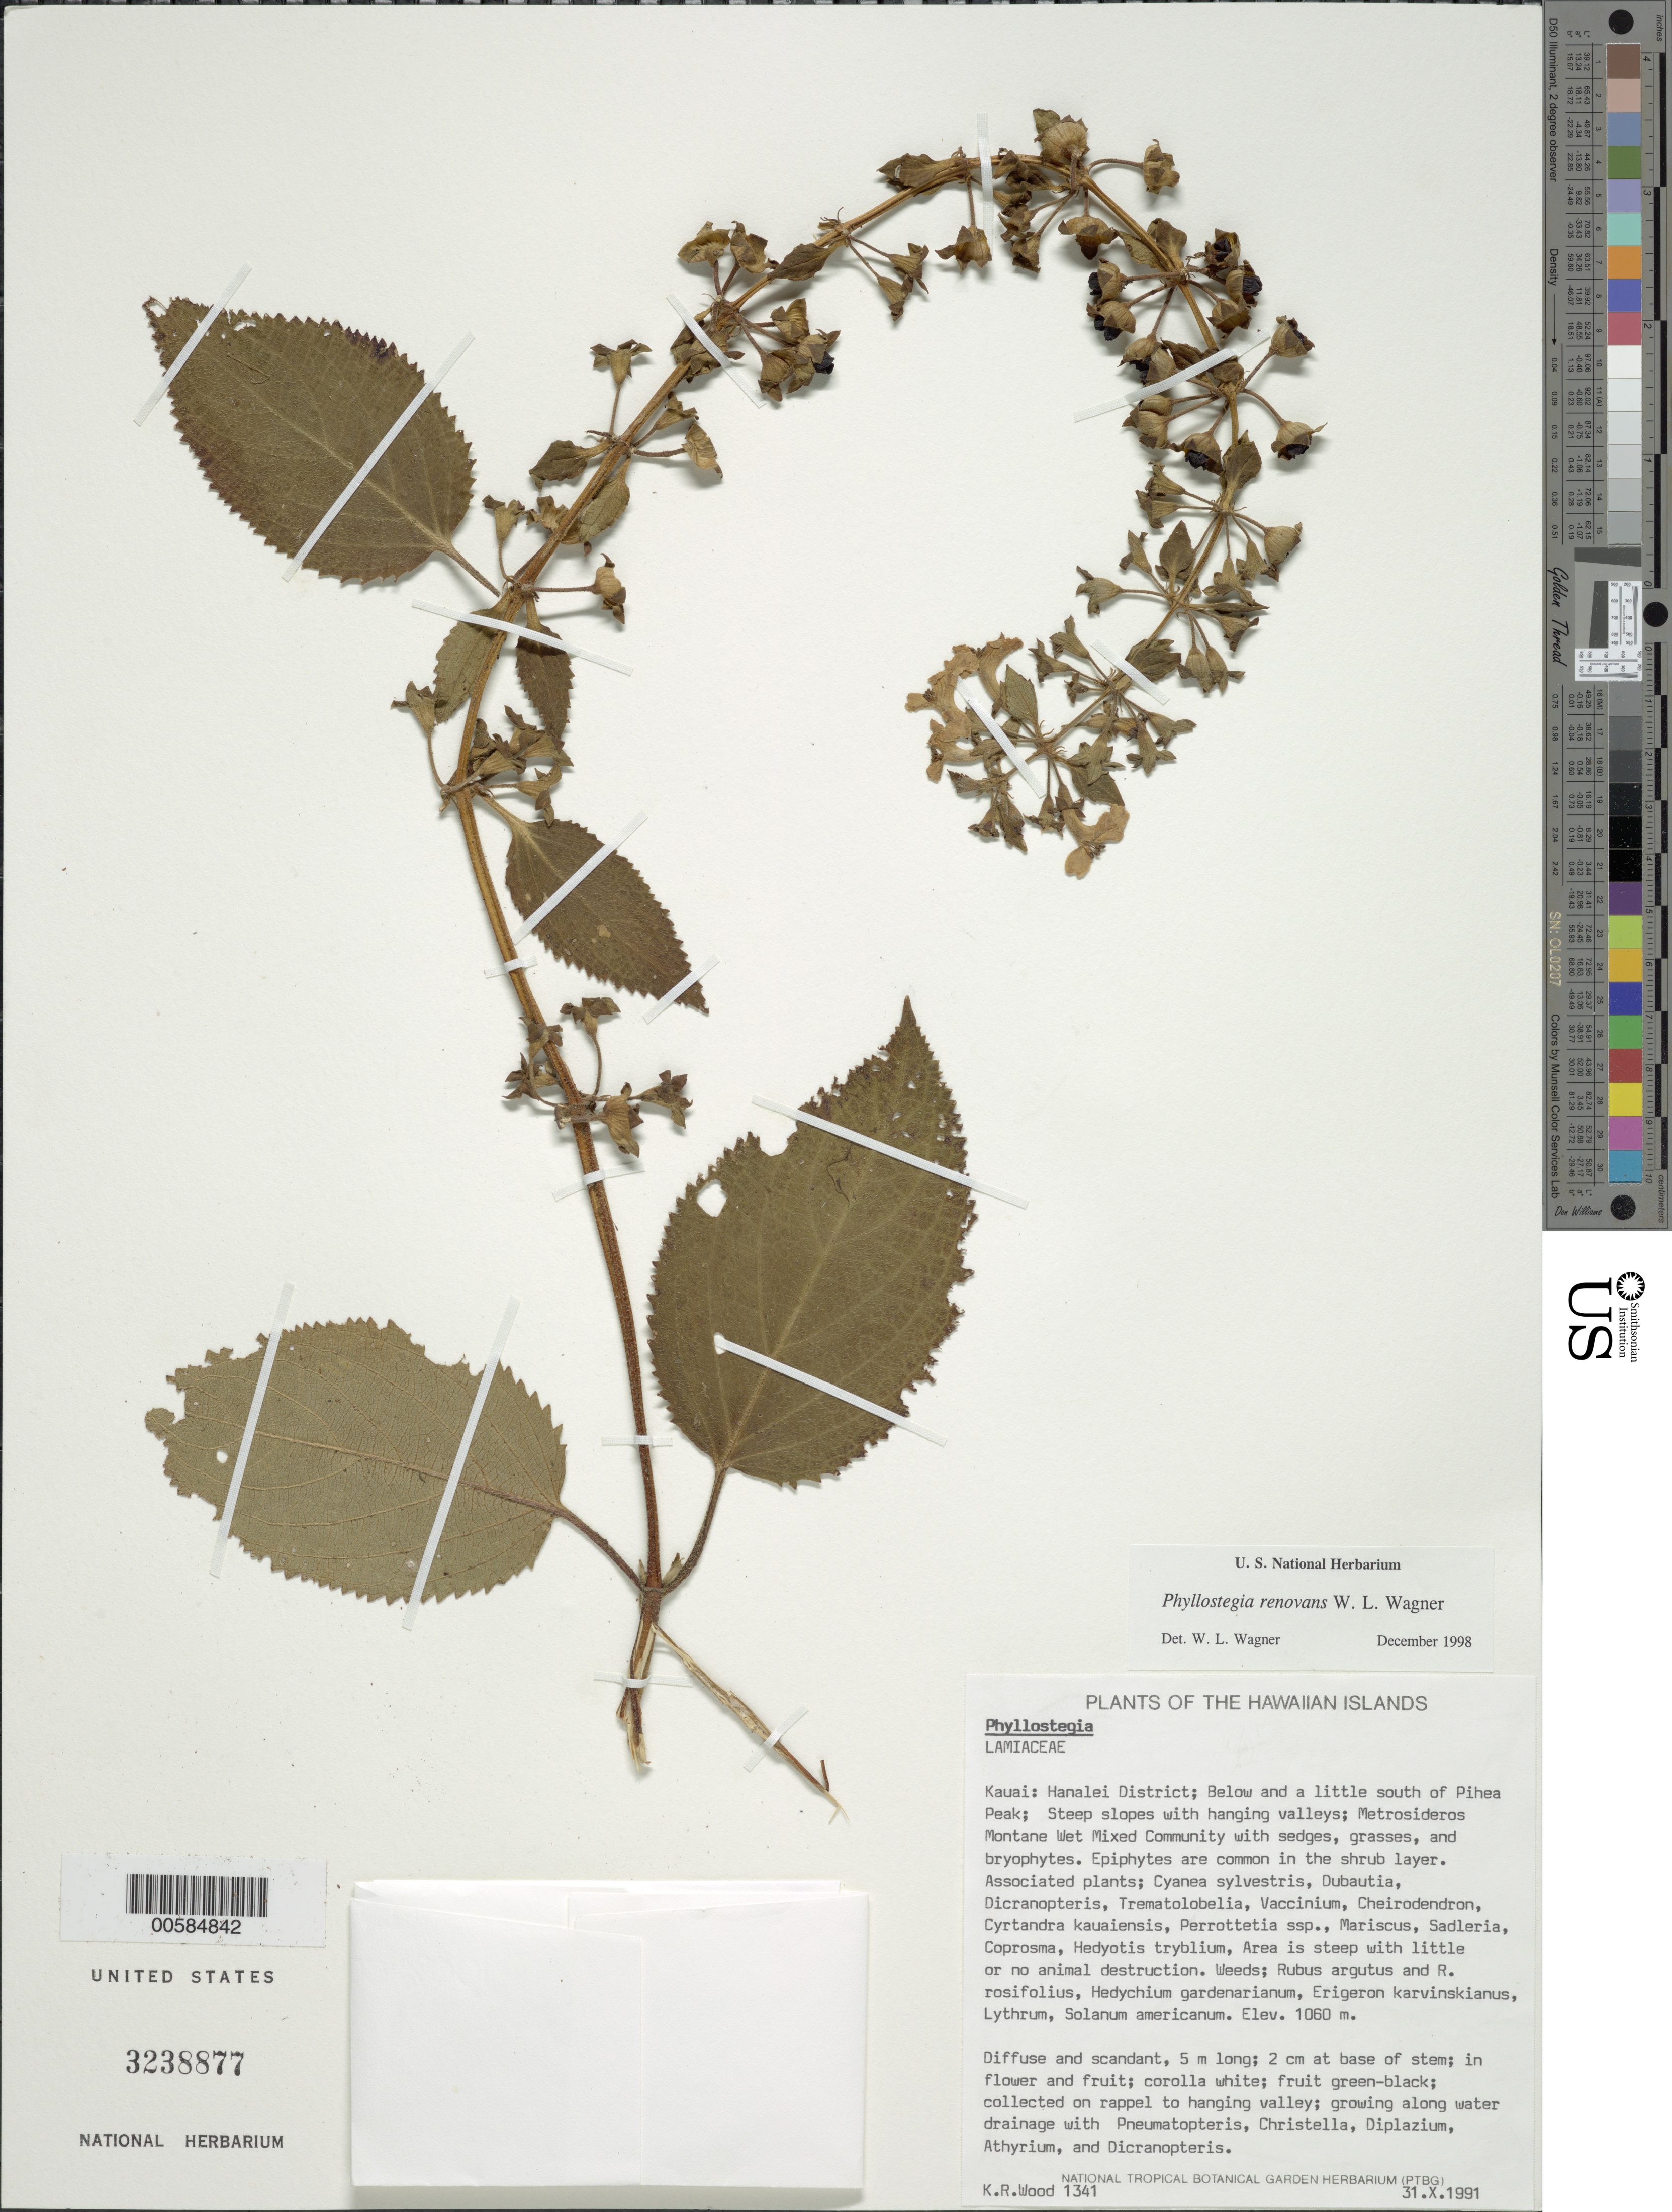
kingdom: Plantae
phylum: Tracheophyta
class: Magnoliopsida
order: Lamiales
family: Lamiaceae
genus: Phyllostegia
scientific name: Phyllostegia renovans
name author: W.L. Wagner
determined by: Wagner, W. L., (BOT), Smithsonian Institution - National Museum of Natural History (UNITED STATES)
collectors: K. R. Wood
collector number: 1341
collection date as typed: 31 Oct 1991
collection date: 1991-10-31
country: United States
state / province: Hawaii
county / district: Kauai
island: Kaua'i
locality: Hanalei Dist; Below and a little S of Pihea Peak.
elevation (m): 1060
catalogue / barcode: US 3238877